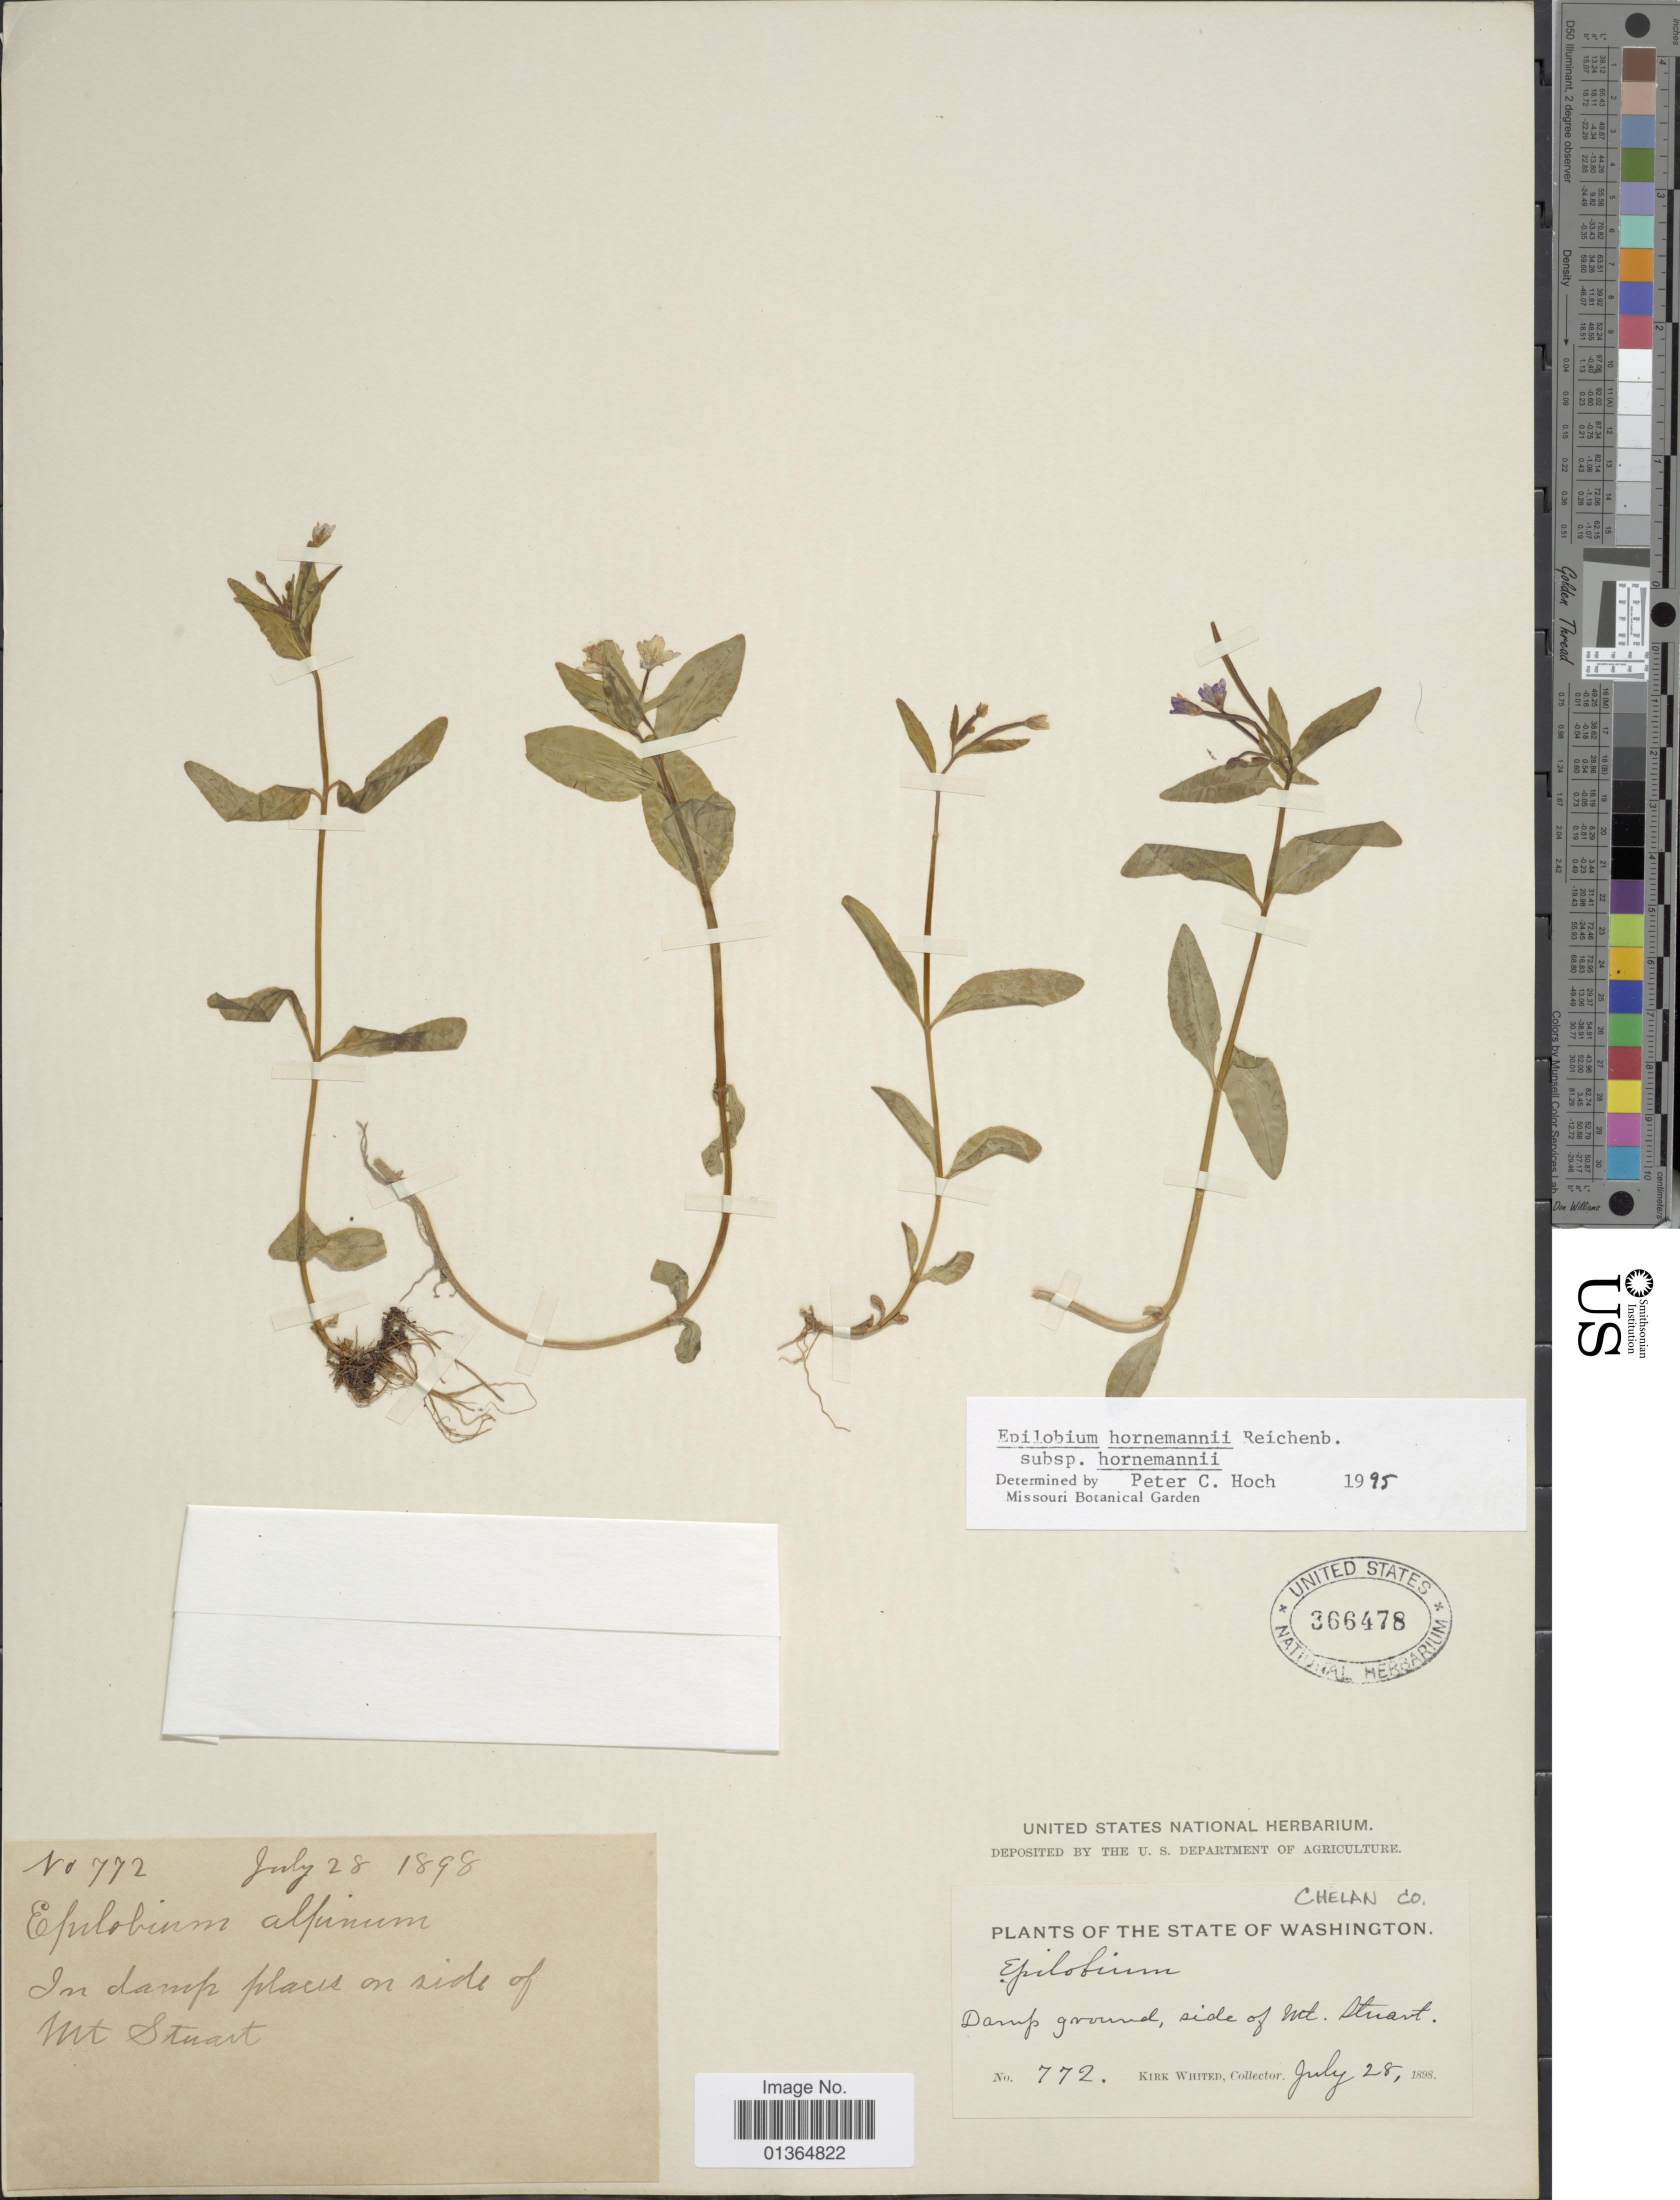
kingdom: Plantae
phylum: Tracheophyta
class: Magnoliopsida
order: Myrtales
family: Onagraceae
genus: Epilobium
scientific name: Epilobium hornemannii subsp. hornemannii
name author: Rchb.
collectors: K. Whited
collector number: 772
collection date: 1898-07-28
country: United States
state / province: Washington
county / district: Chelan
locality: Chelan Co. Side of Mt. Stuart.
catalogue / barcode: US 366478